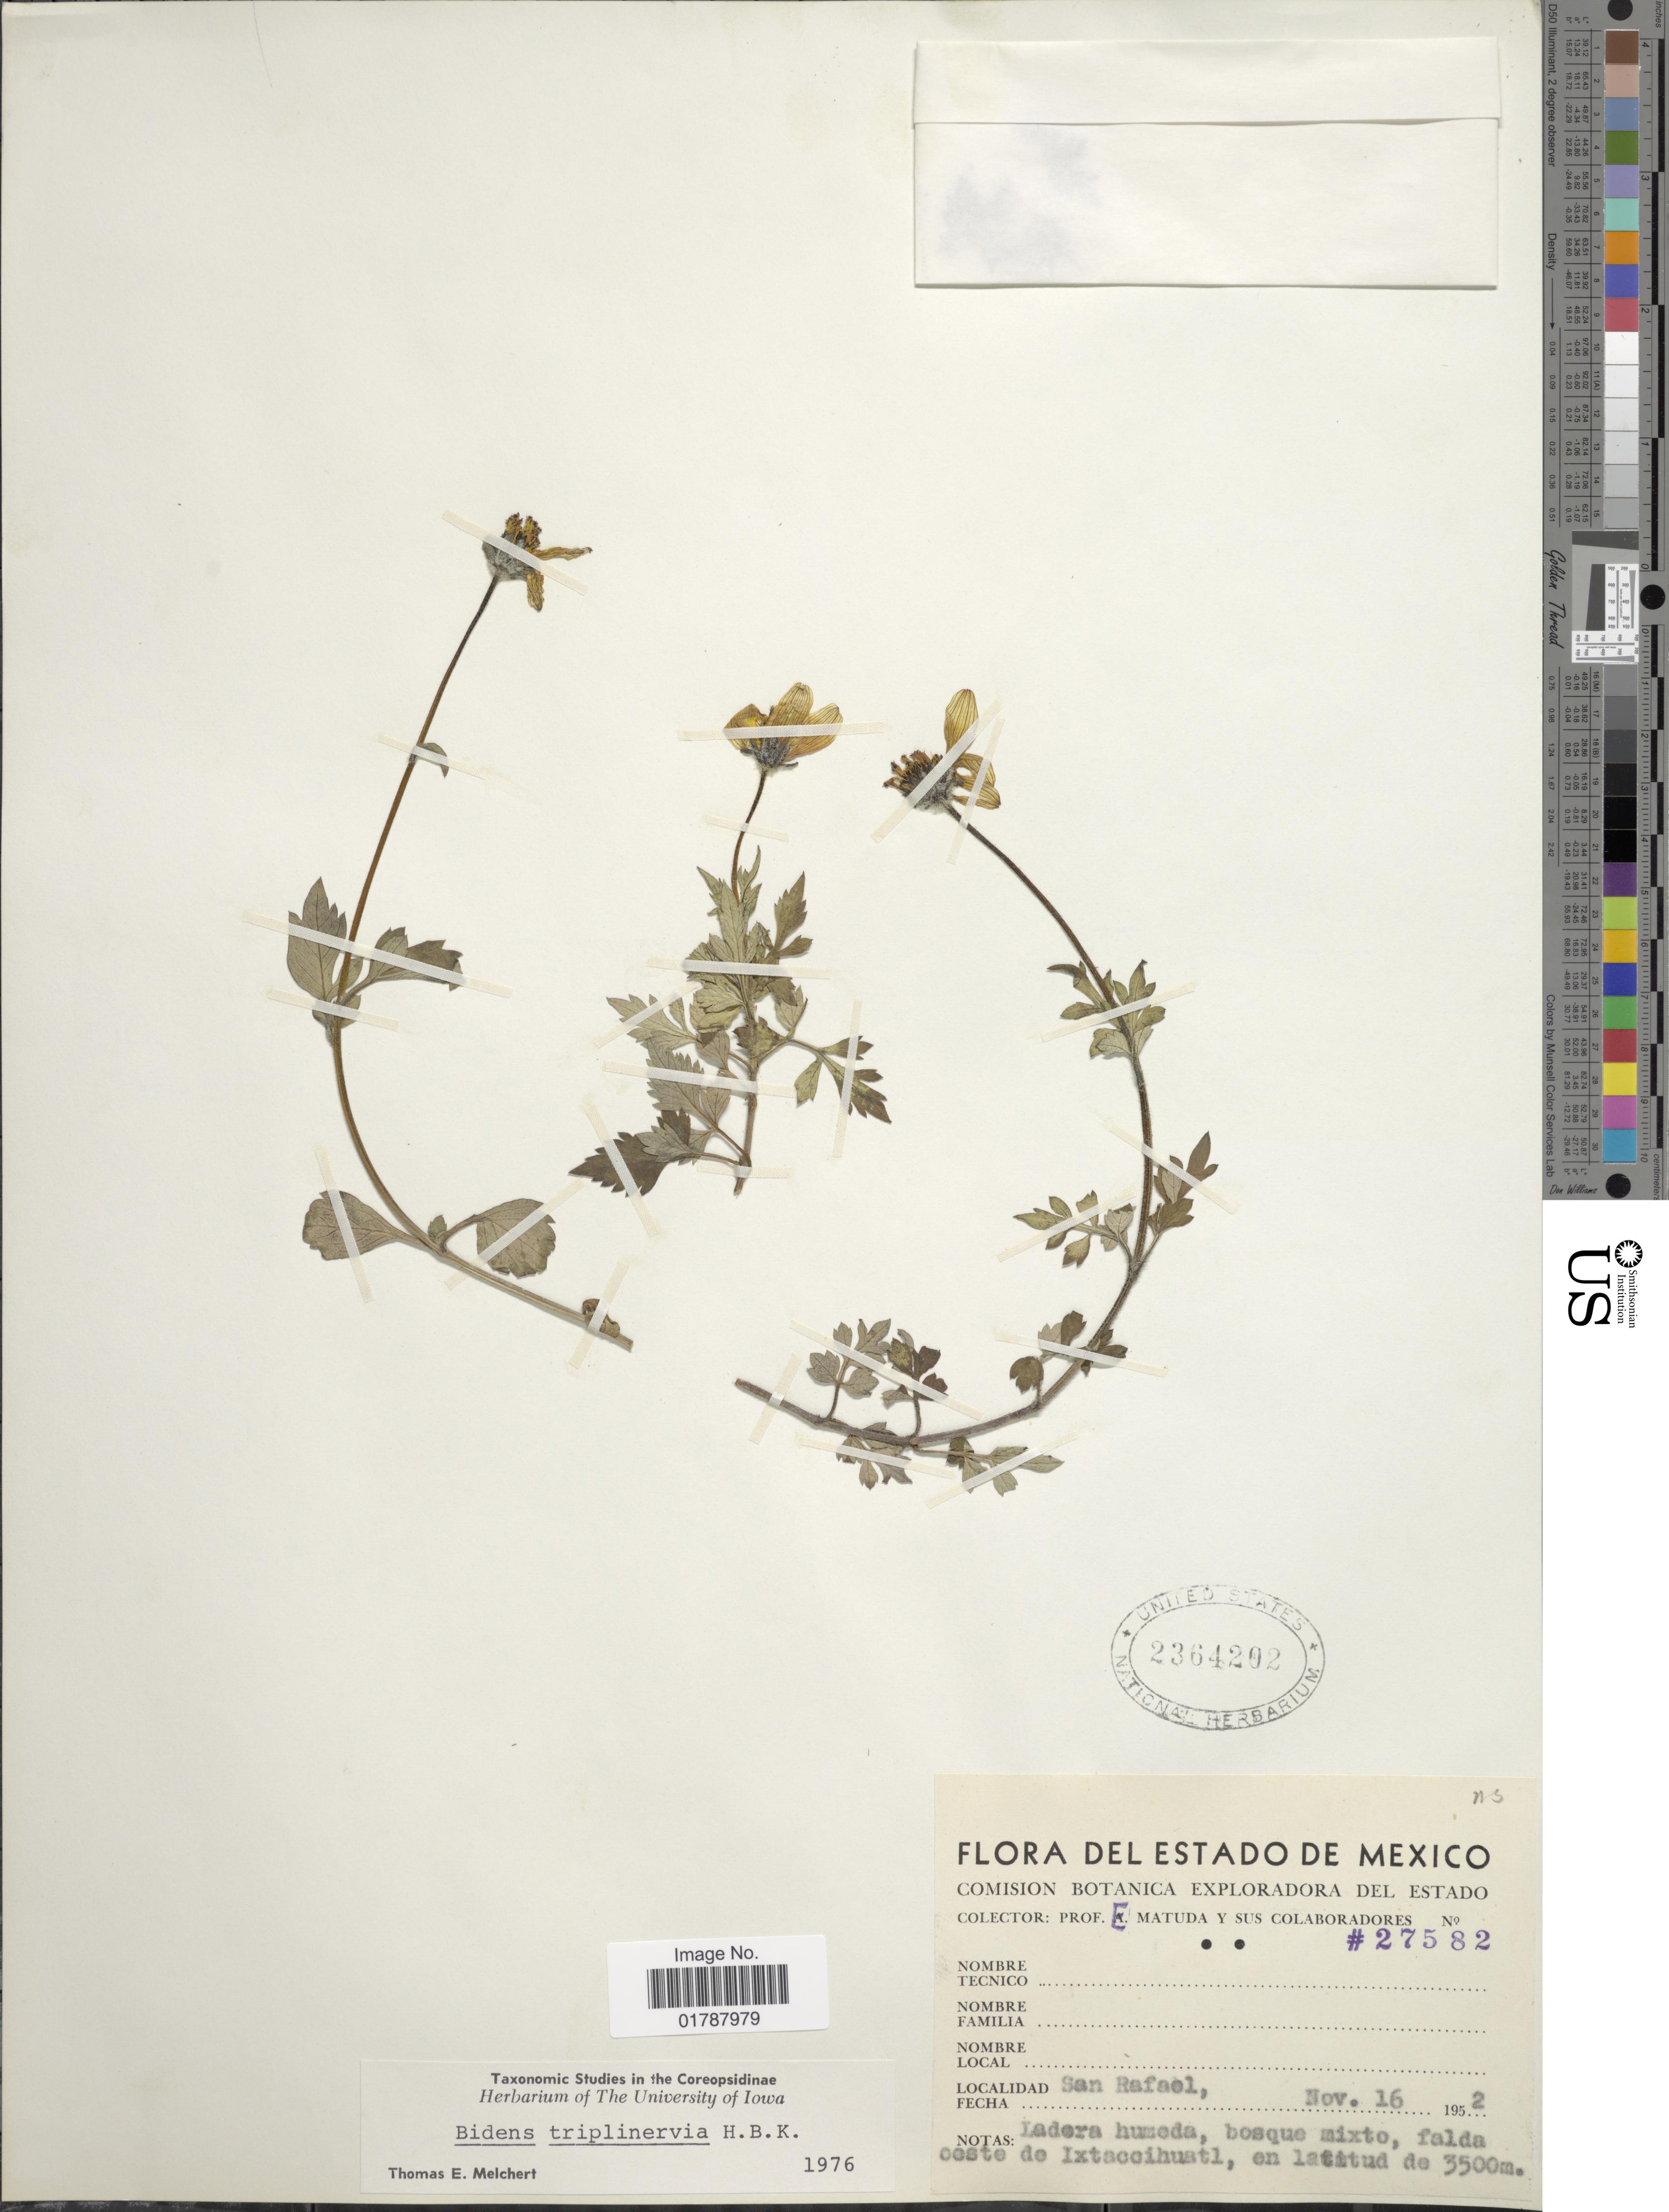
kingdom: Plantae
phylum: Tracheophyta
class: Magnoliopsida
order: Asterales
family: Asteraceae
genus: Bidens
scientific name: Bidens triplinervia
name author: Kunth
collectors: E. Matuda & et al.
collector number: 27582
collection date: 1952-11-16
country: Mexico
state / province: México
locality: Del Estado de Mexico, San Rafael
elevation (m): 3500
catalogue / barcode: US 2364202